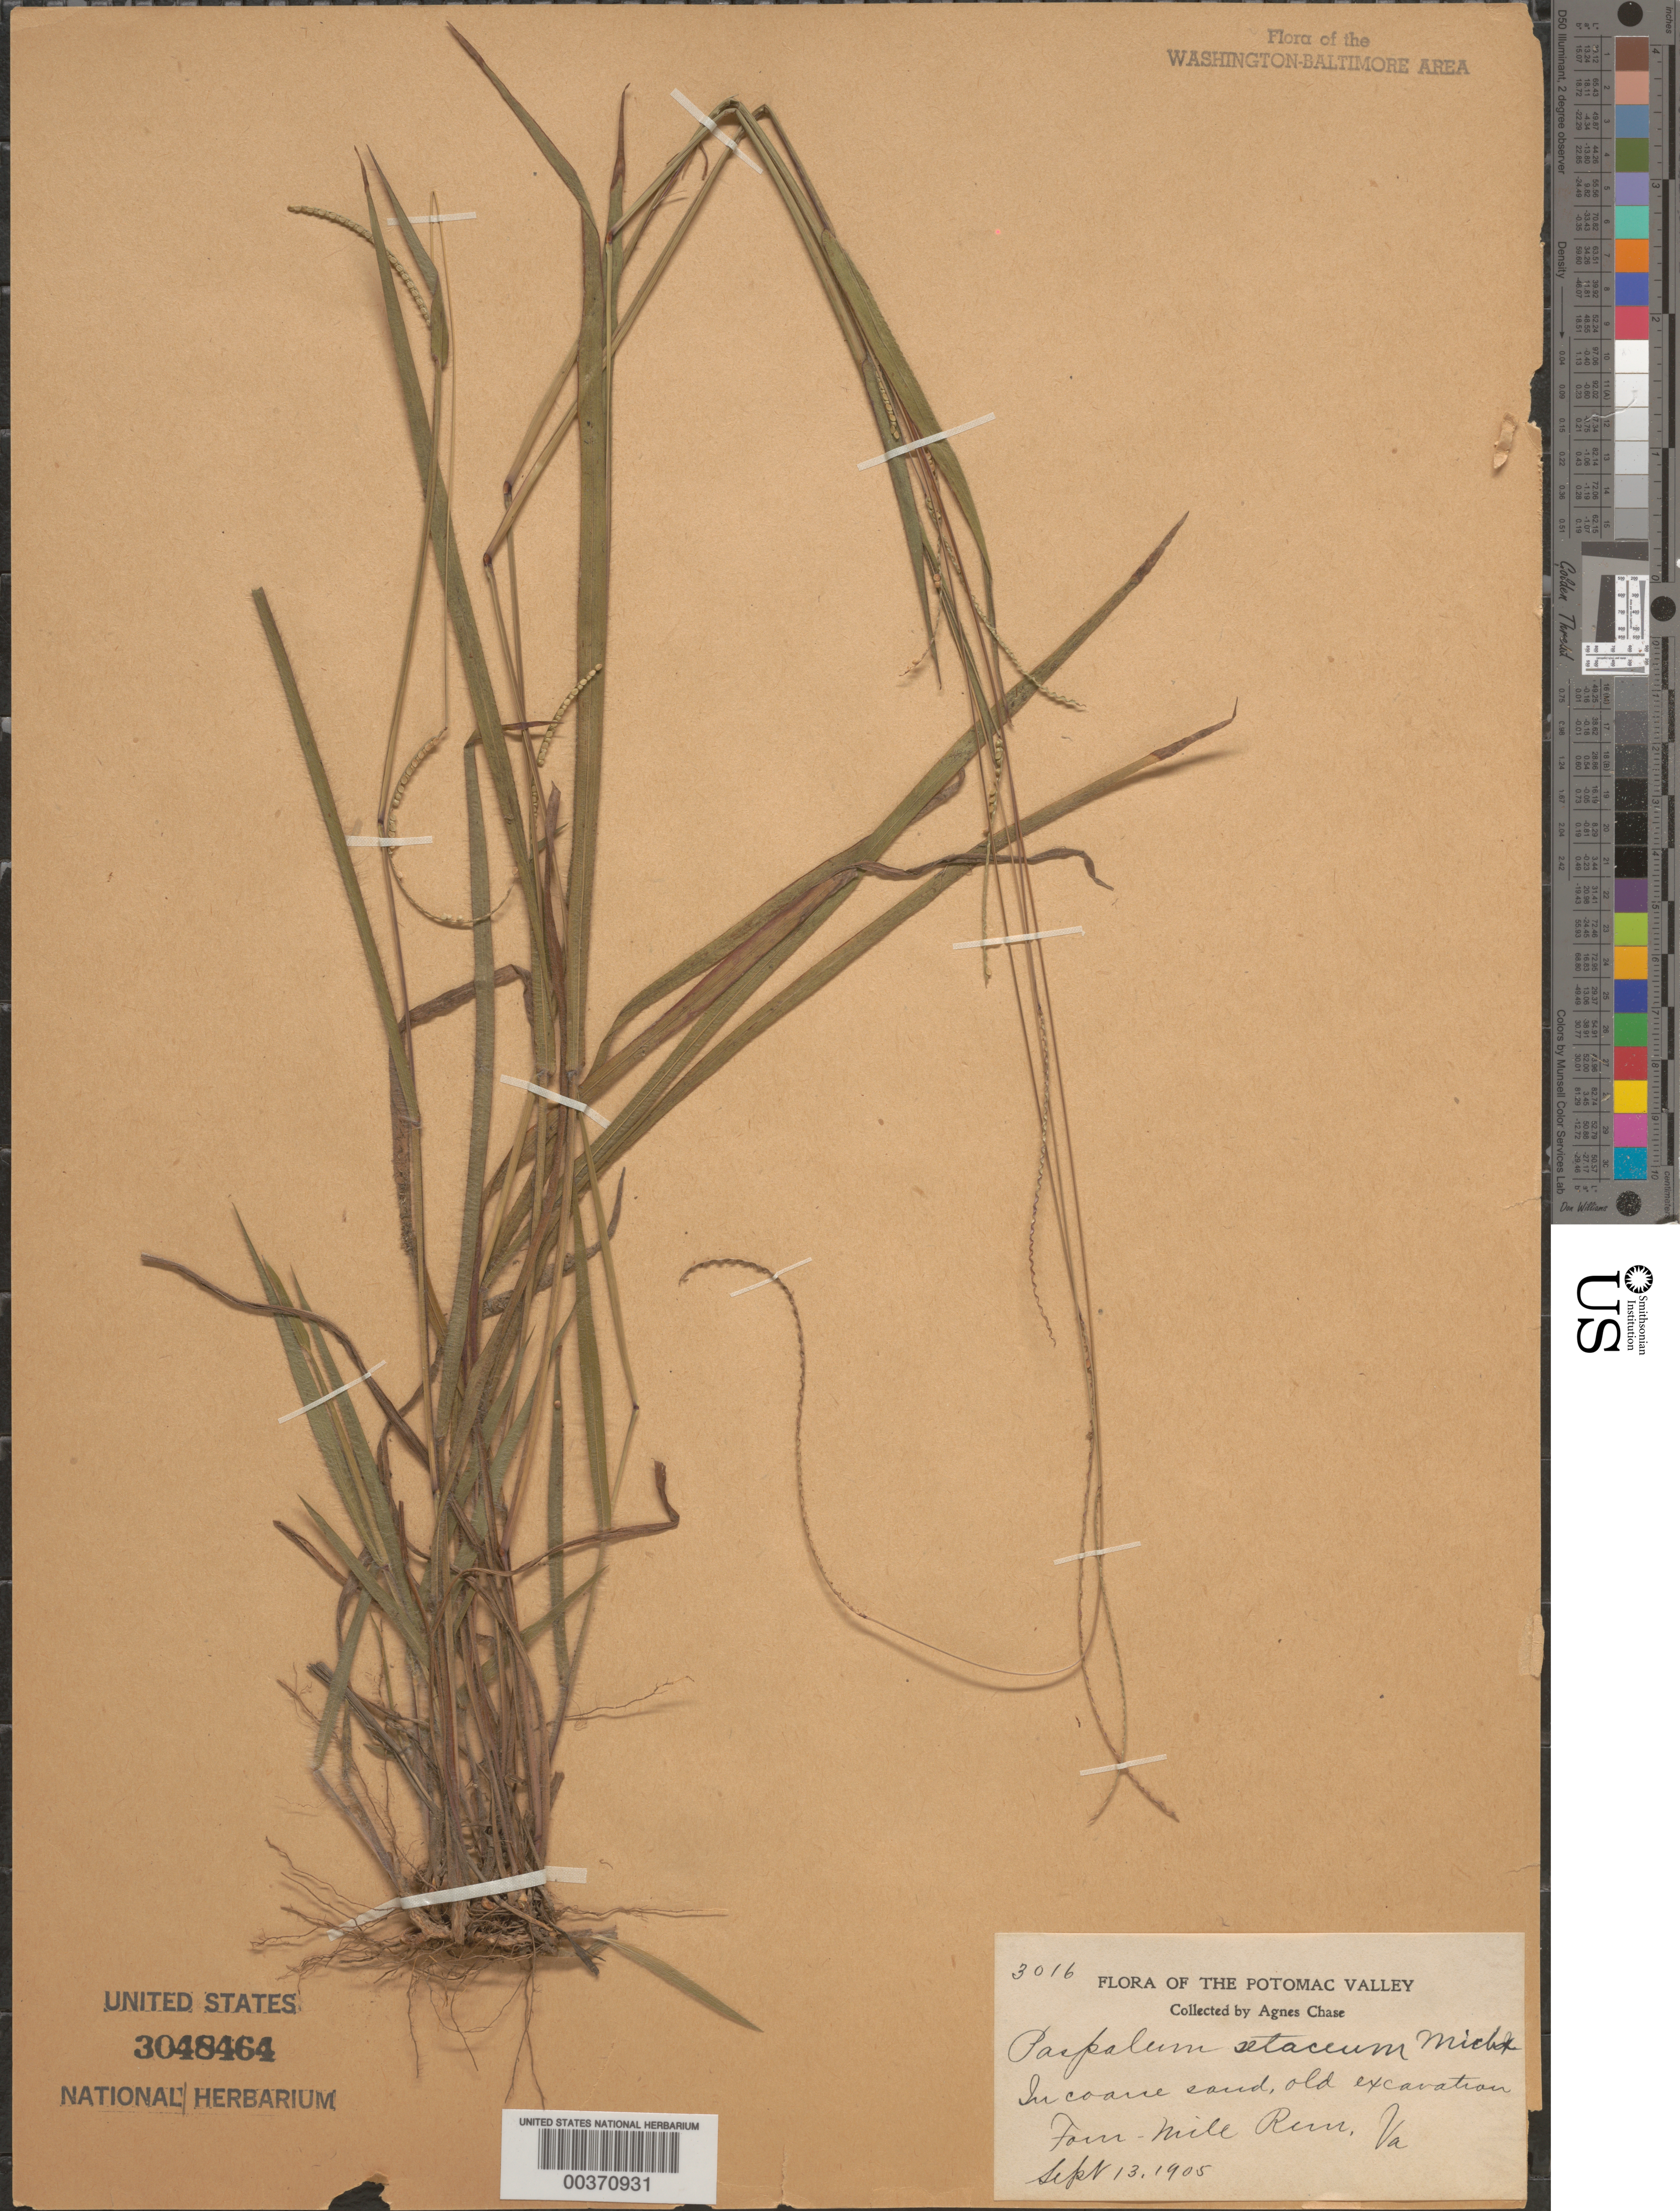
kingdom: Plantae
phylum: Tracheophyta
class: Liliopsida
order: Poales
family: Poaceae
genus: Paspalum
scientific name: Paspalum setaceum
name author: Michx.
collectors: A. Chase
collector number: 3016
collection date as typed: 13 Sep 1905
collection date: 1905-09-13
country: United States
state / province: Virginia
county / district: Arlington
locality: Four Mile Run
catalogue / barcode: US 3048464